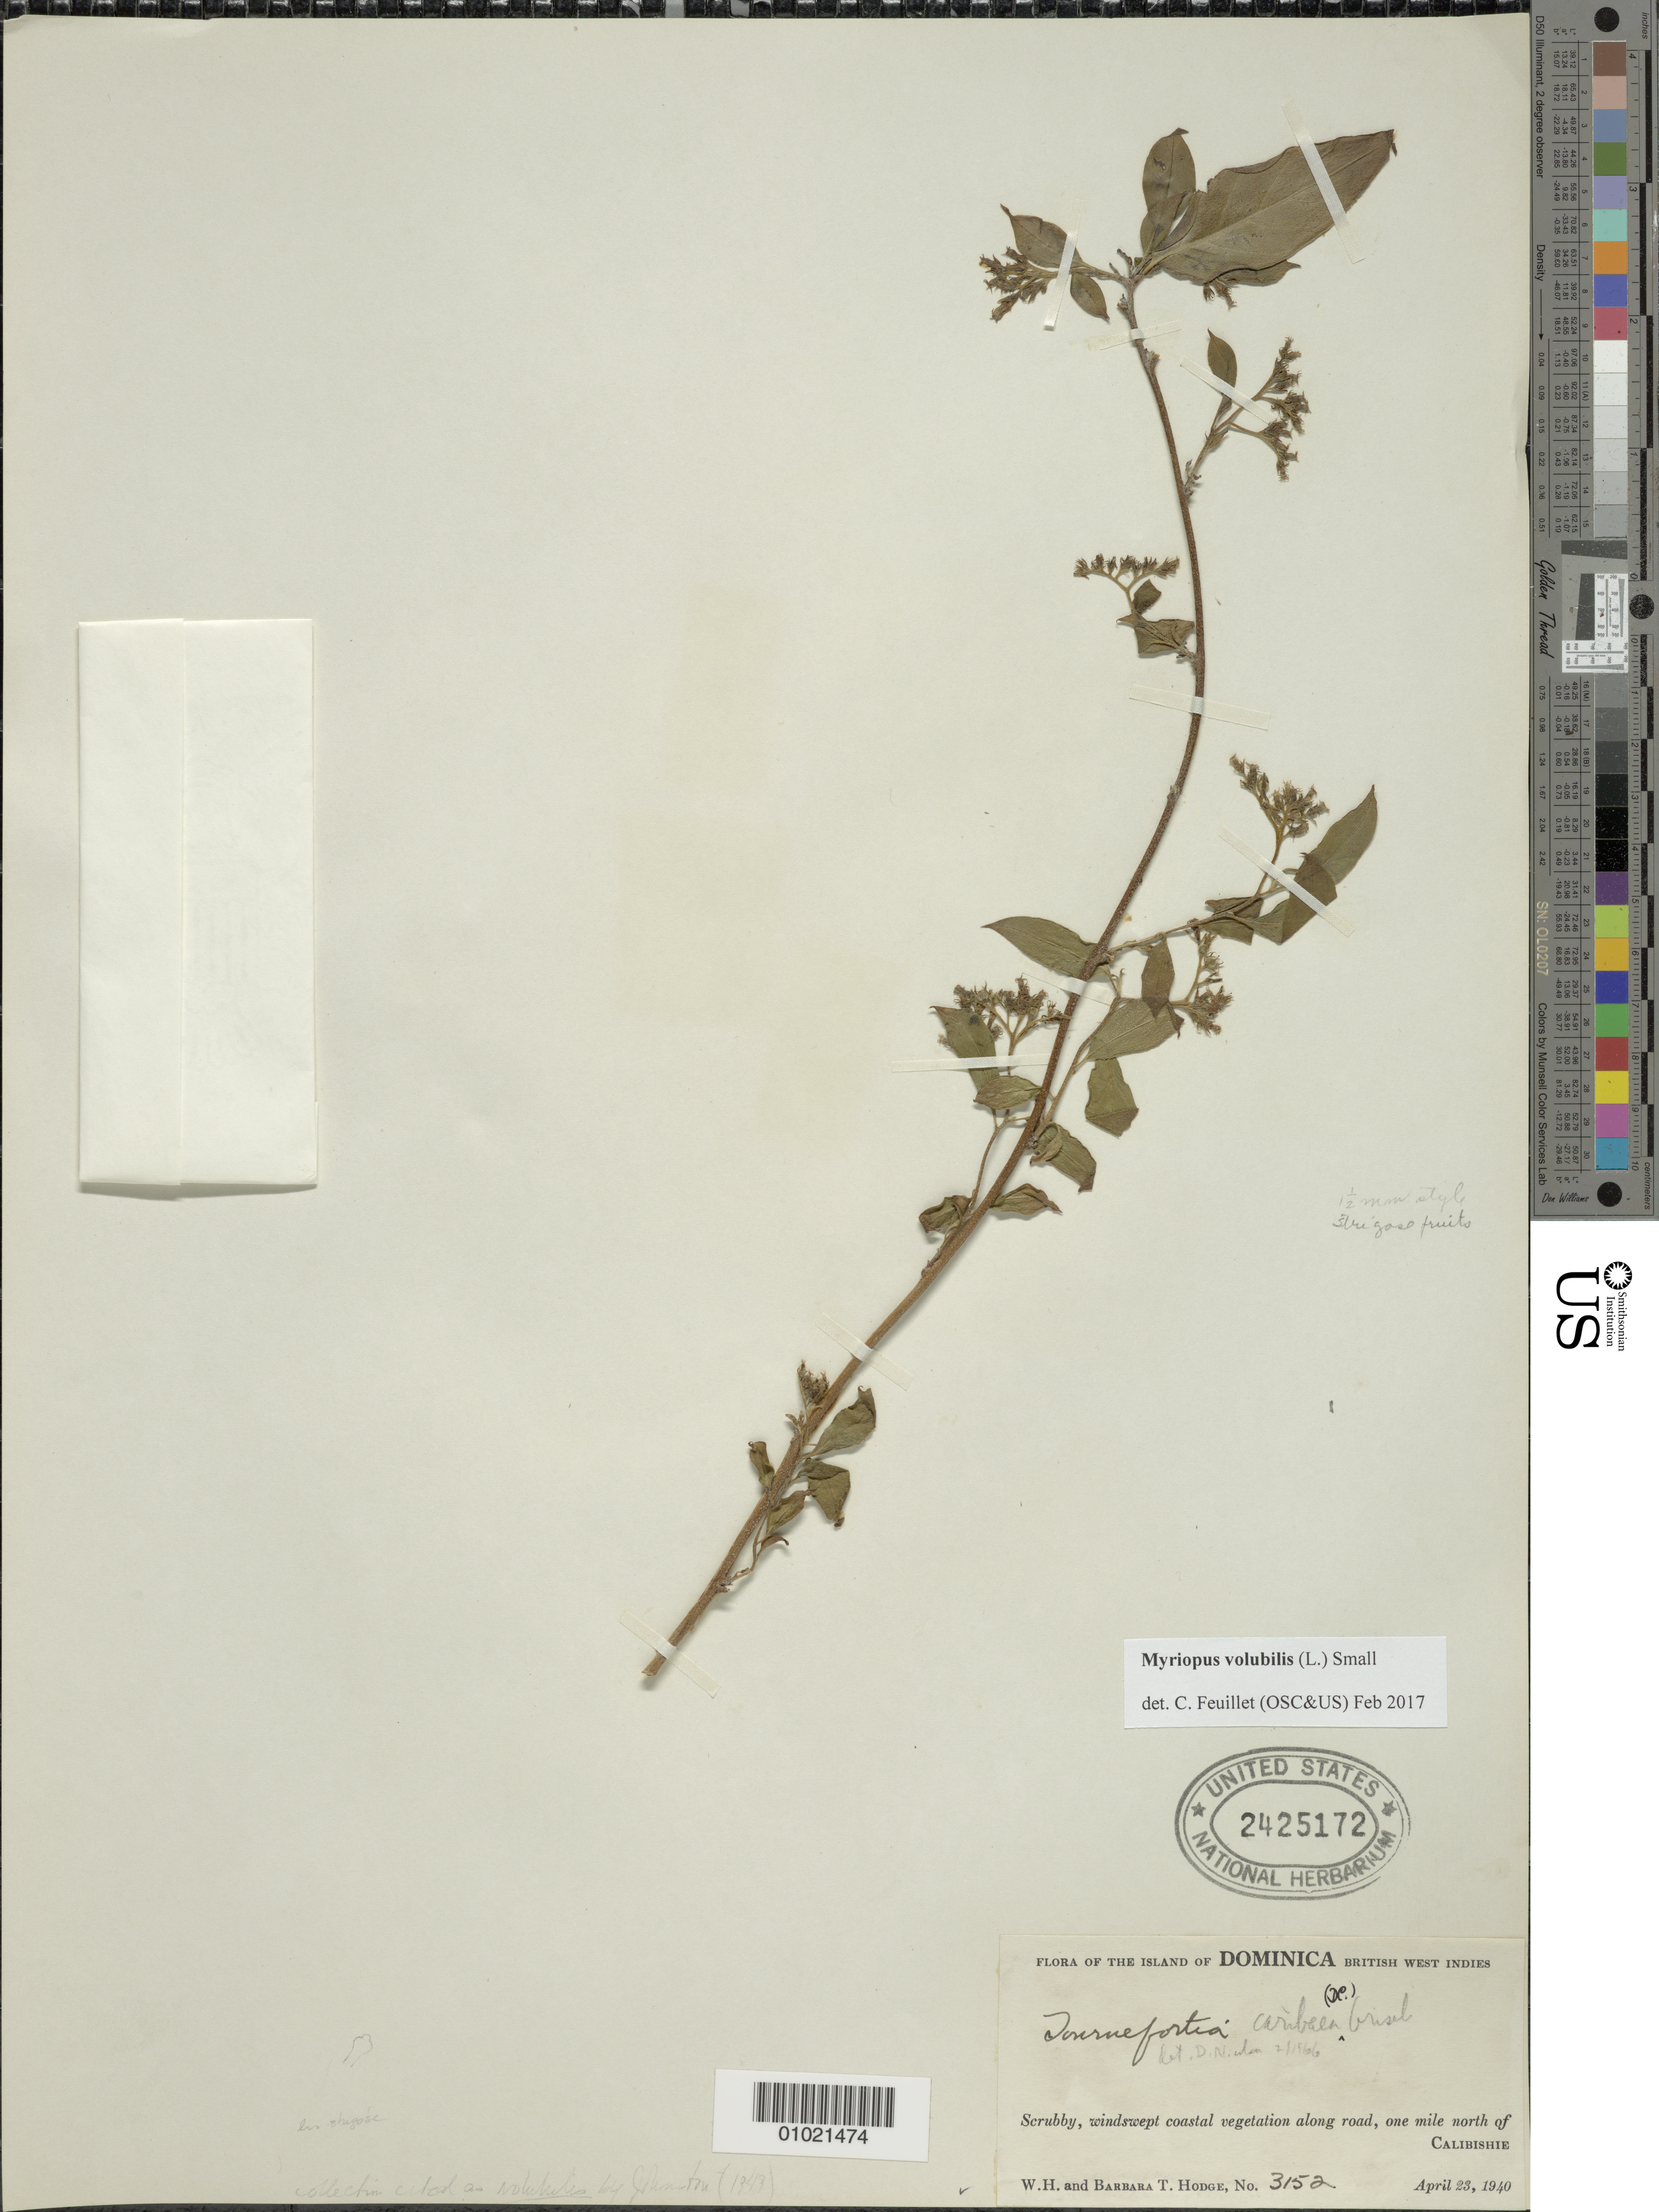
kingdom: Plantae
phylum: Tracheophyta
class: Magnoliopsida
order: Boraginales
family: Heliotropiaceae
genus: Myriopus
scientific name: Myriopus volubilis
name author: (L.) Small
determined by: Feuillet, C.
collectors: W. Hodge & B. Hodge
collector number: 3152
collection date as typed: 23 Apr 1940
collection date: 1940-04-23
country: Dominica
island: Dominica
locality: scrubby, windswept coastal vegetation along road, one mile north of Calibishie.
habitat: Scrubby, windswept coastal vegetation along road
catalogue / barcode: US 2425172